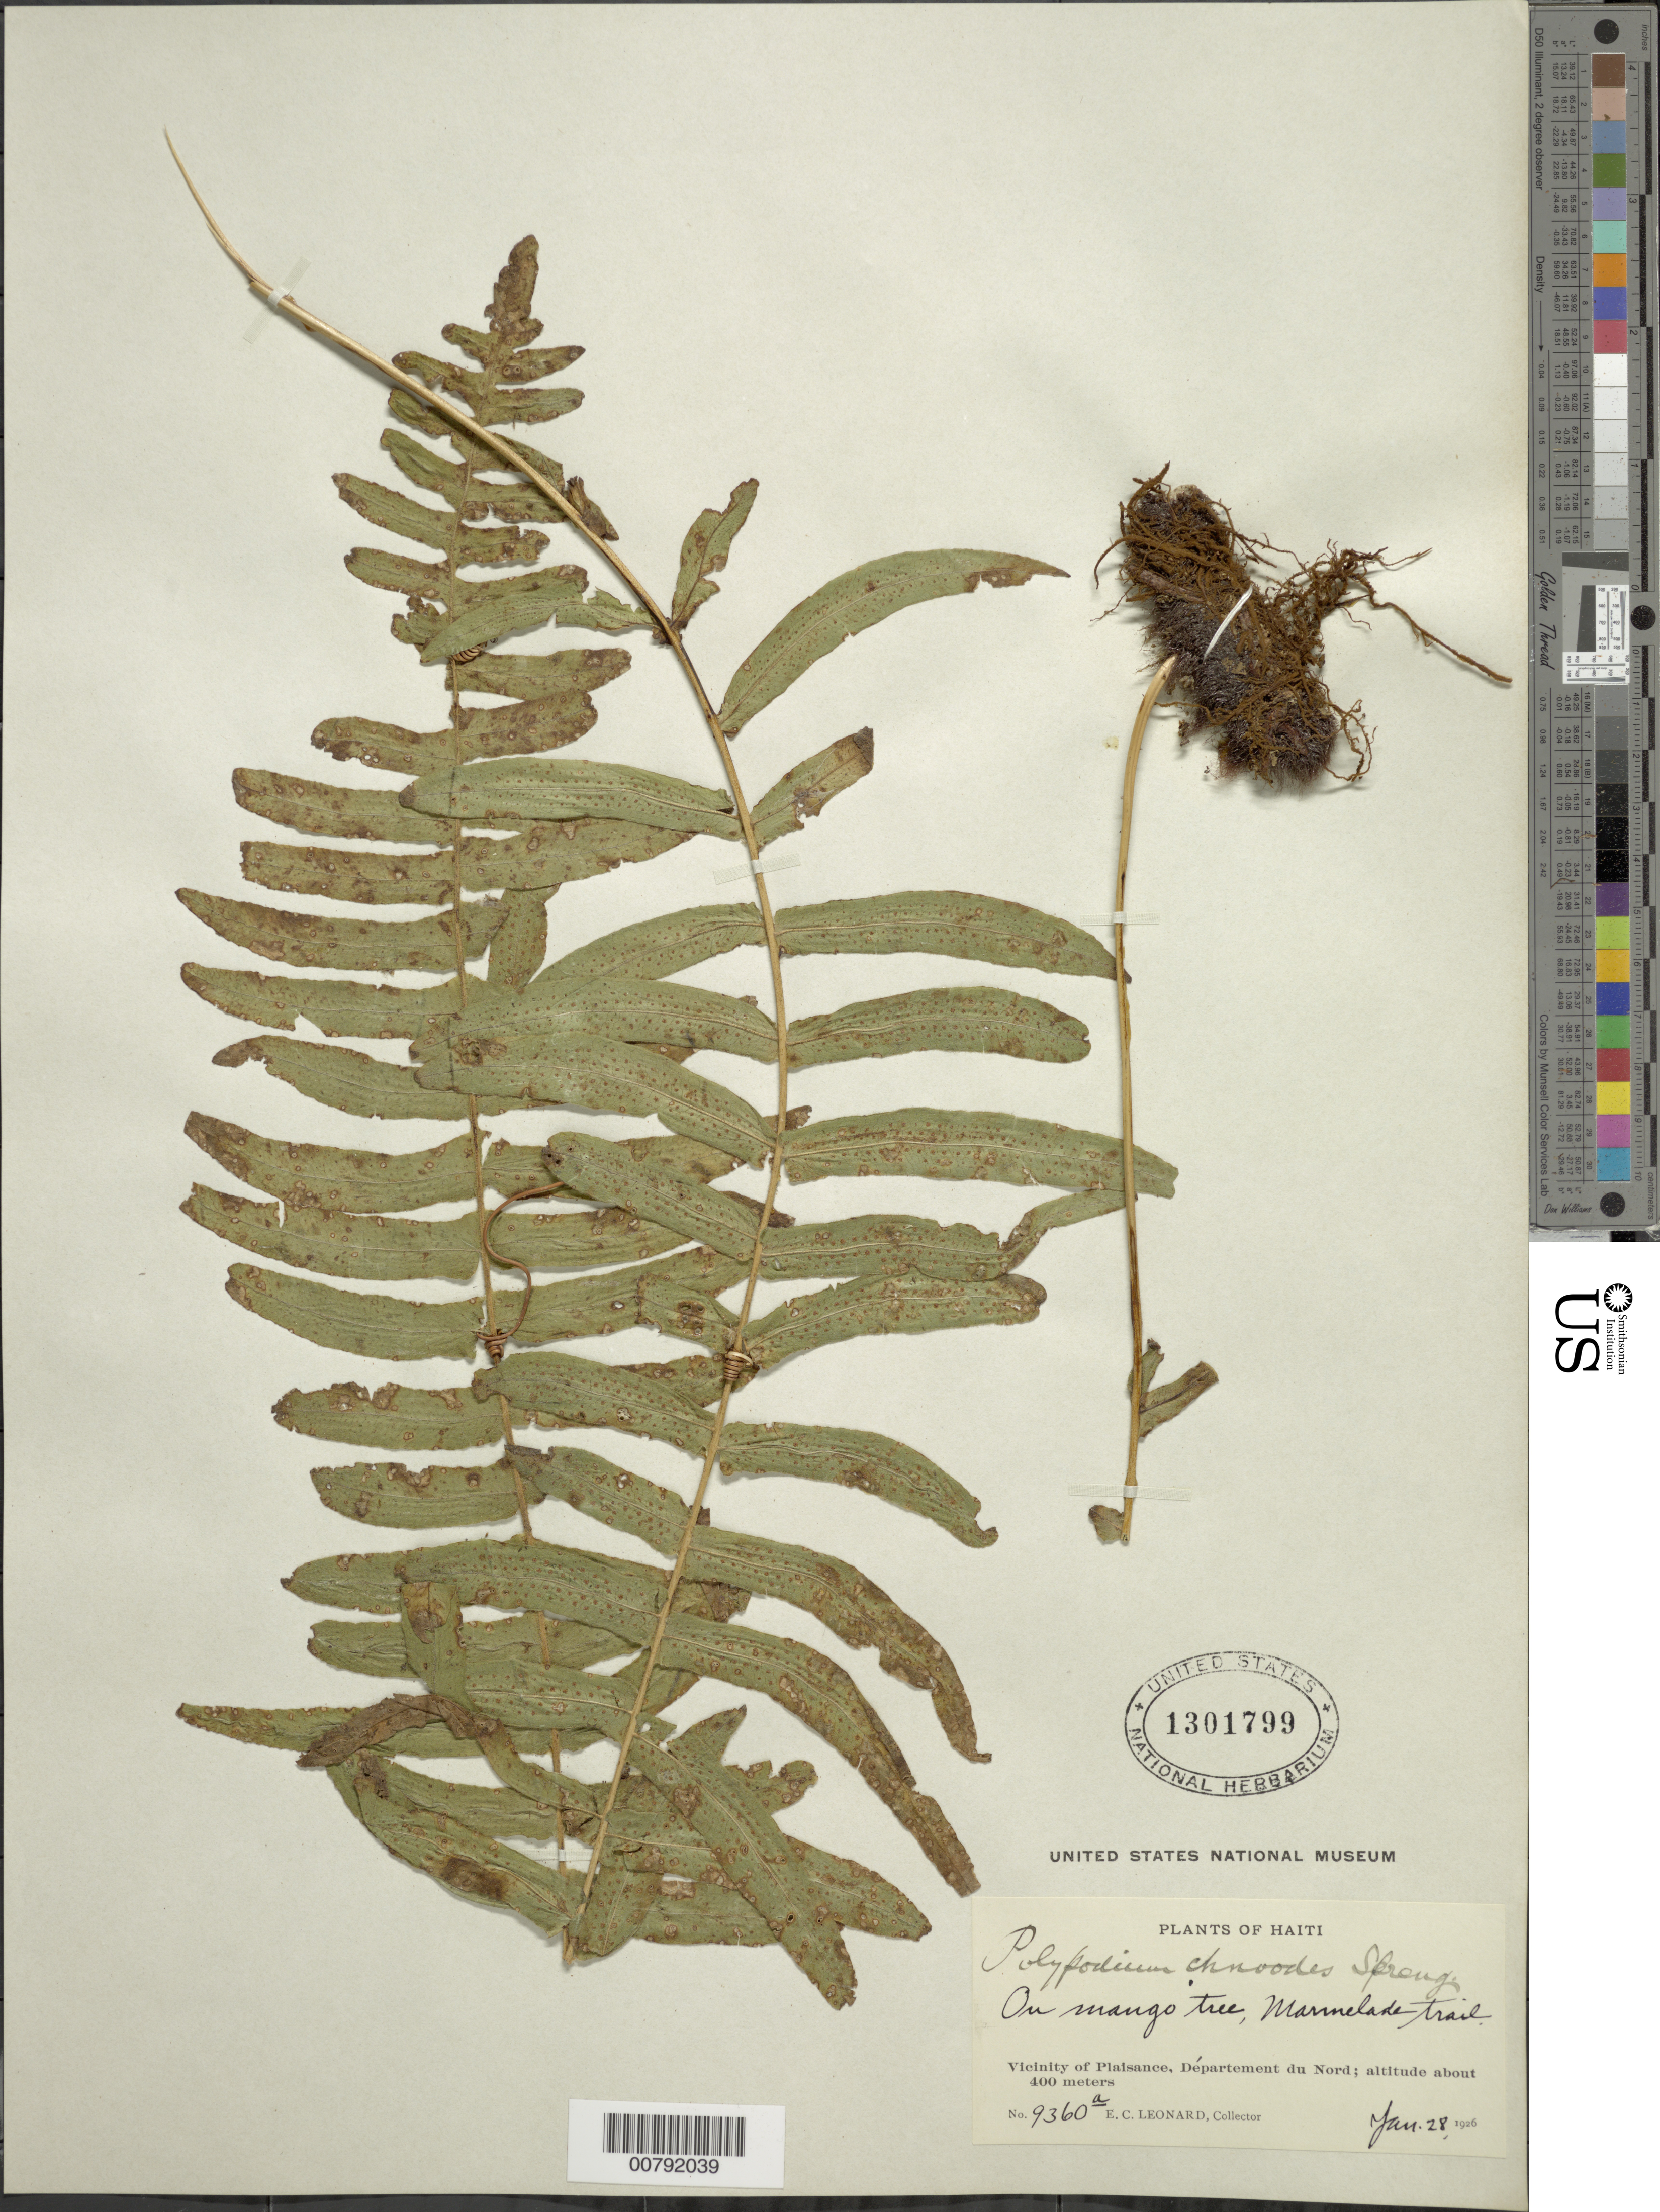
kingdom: Plantae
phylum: Tracheophyta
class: Polypodiopsida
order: Polypodiales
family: Polypodiaceae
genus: Serpocaulon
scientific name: Serpocaulon dissimile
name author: (L.) A.R. Sm.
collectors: E. C. Leonard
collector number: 9360a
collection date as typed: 28 Jan 1926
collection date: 1926-01-28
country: Haiti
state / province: Nord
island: Hispaniola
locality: Plaisance, Marmelade trail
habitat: On mango tree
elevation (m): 400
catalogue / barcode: US 1301799